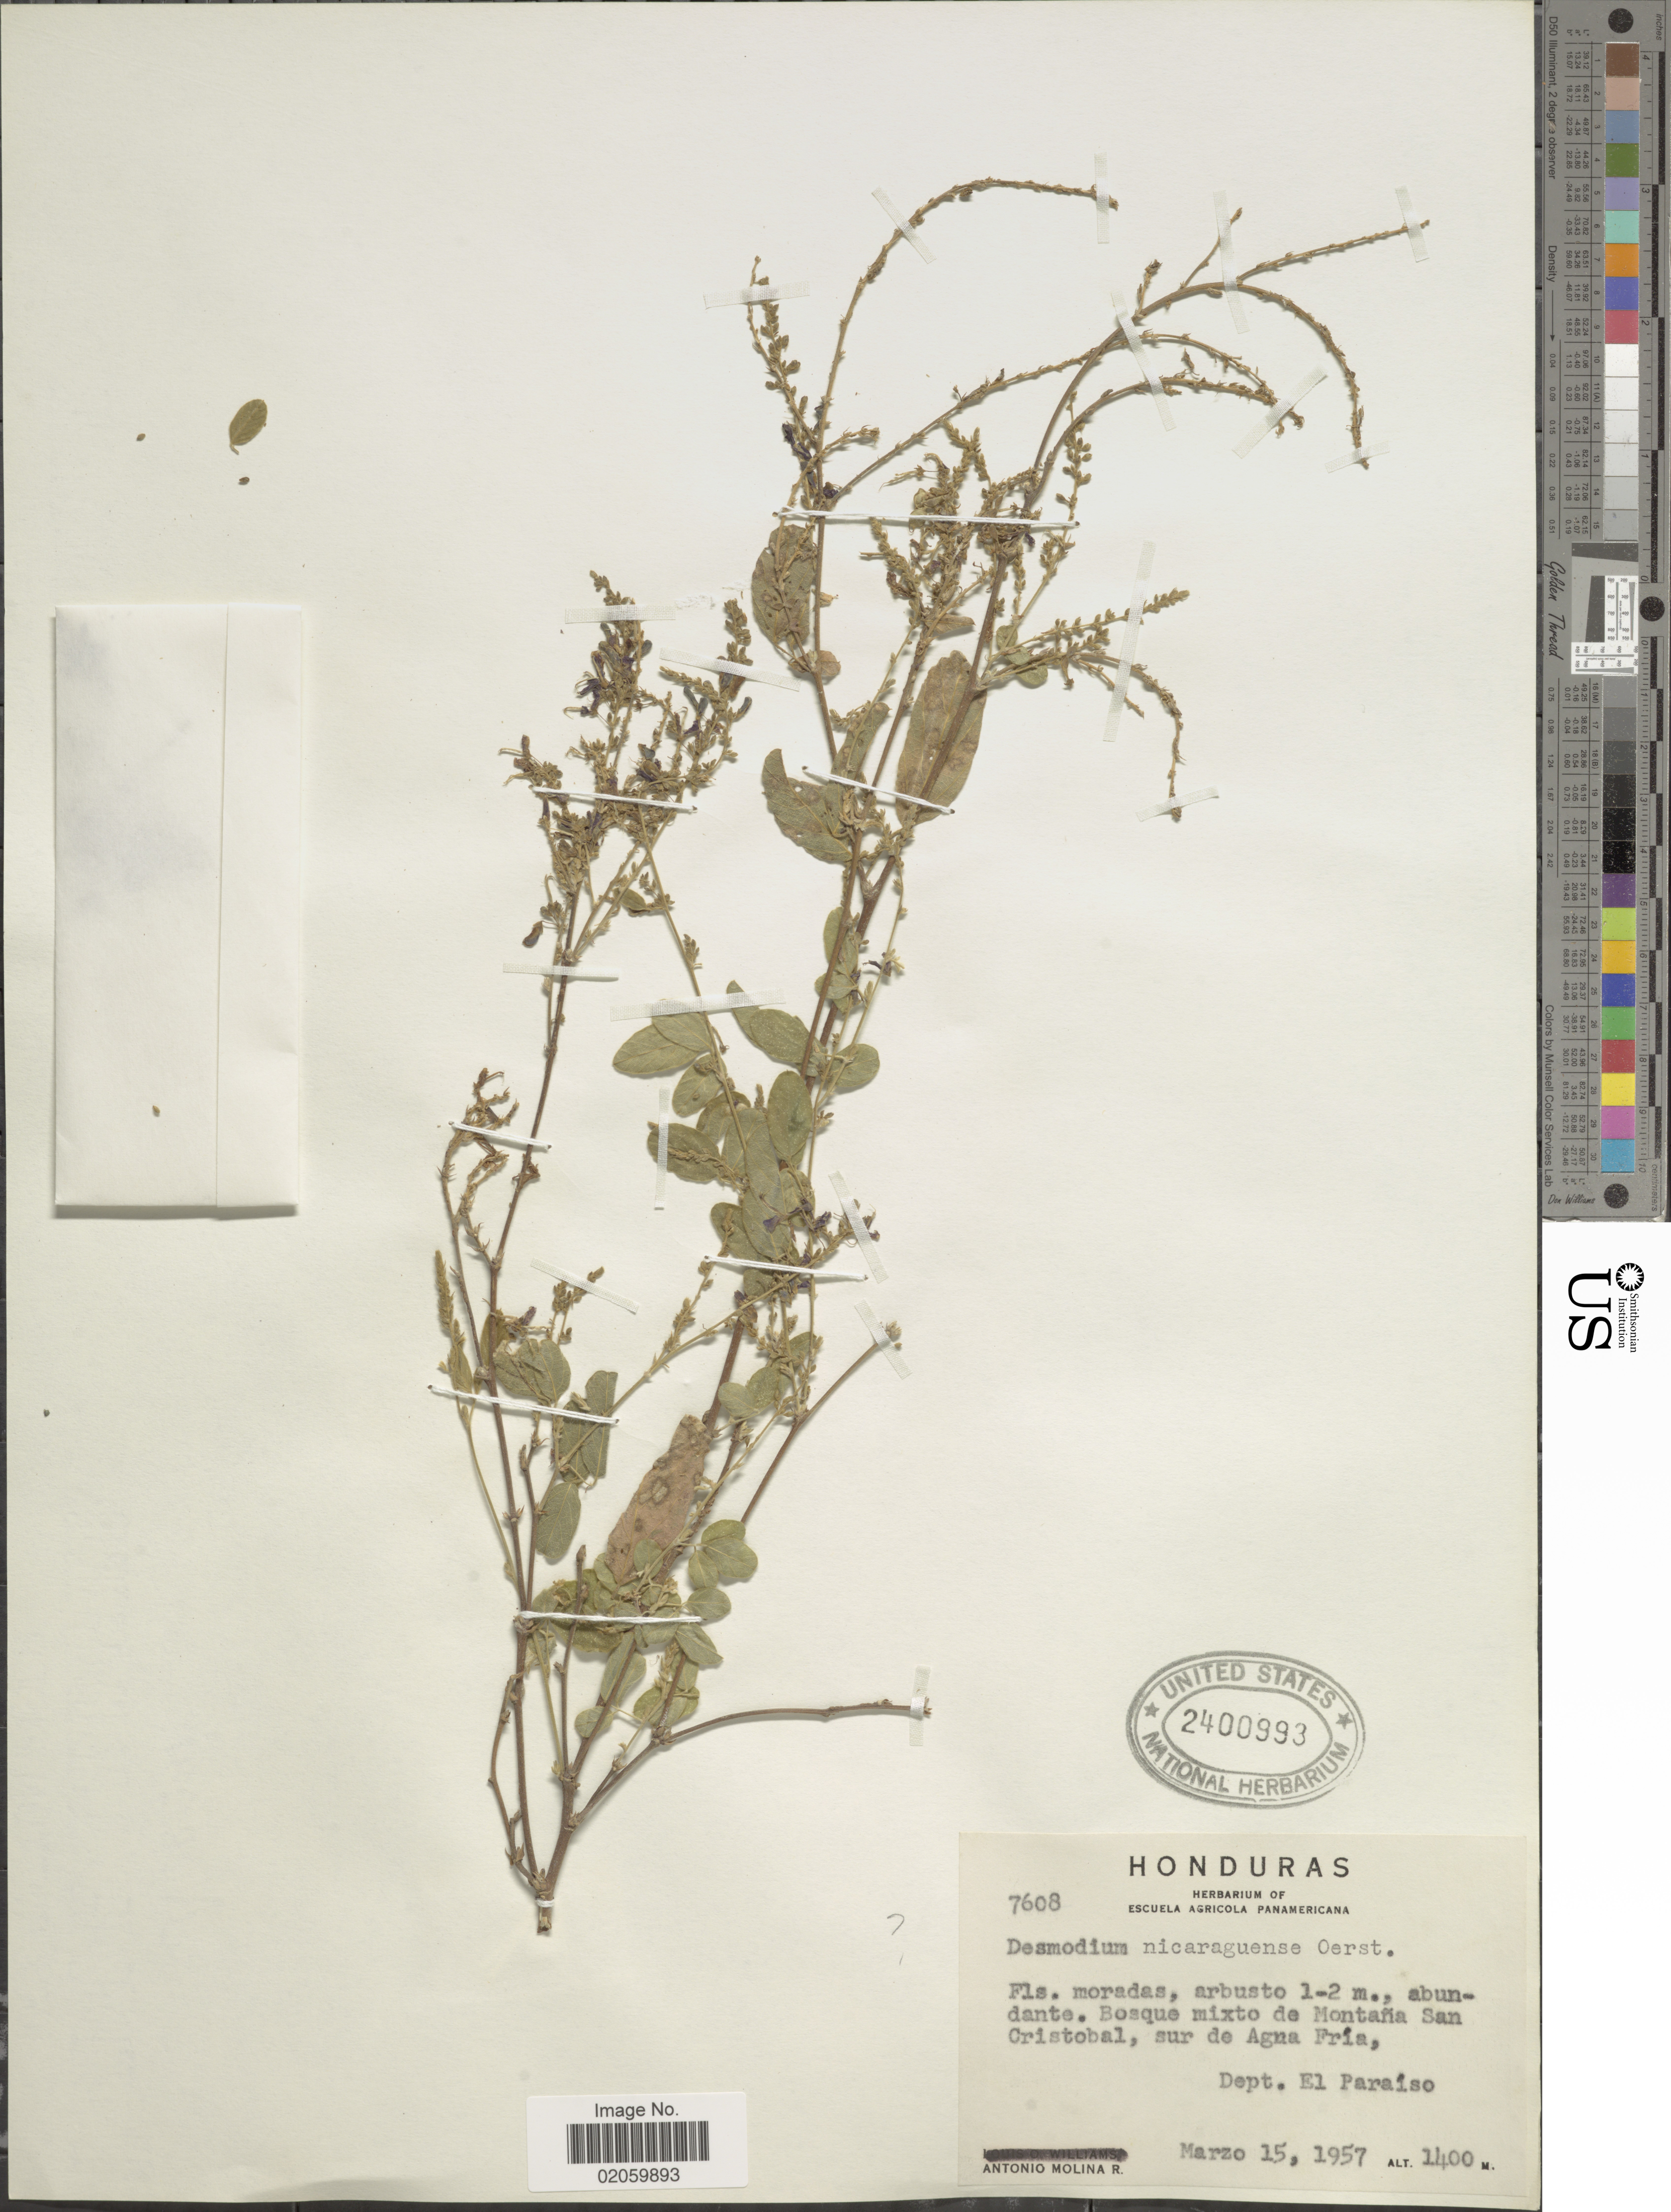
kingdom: Plantae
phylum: Tracheophyta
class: Magnoliopsida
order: Fabales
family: Fabaceae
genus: Desmodium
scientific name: Desmodium nicaraguense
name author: Oerst.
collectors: A. Molina R.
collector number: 7608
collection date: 1957-03-15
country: Honduras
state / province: El Paraíso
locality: De Montana San Cristobal, sur de Agua Fria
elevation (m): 1400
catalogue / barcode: US 2400993